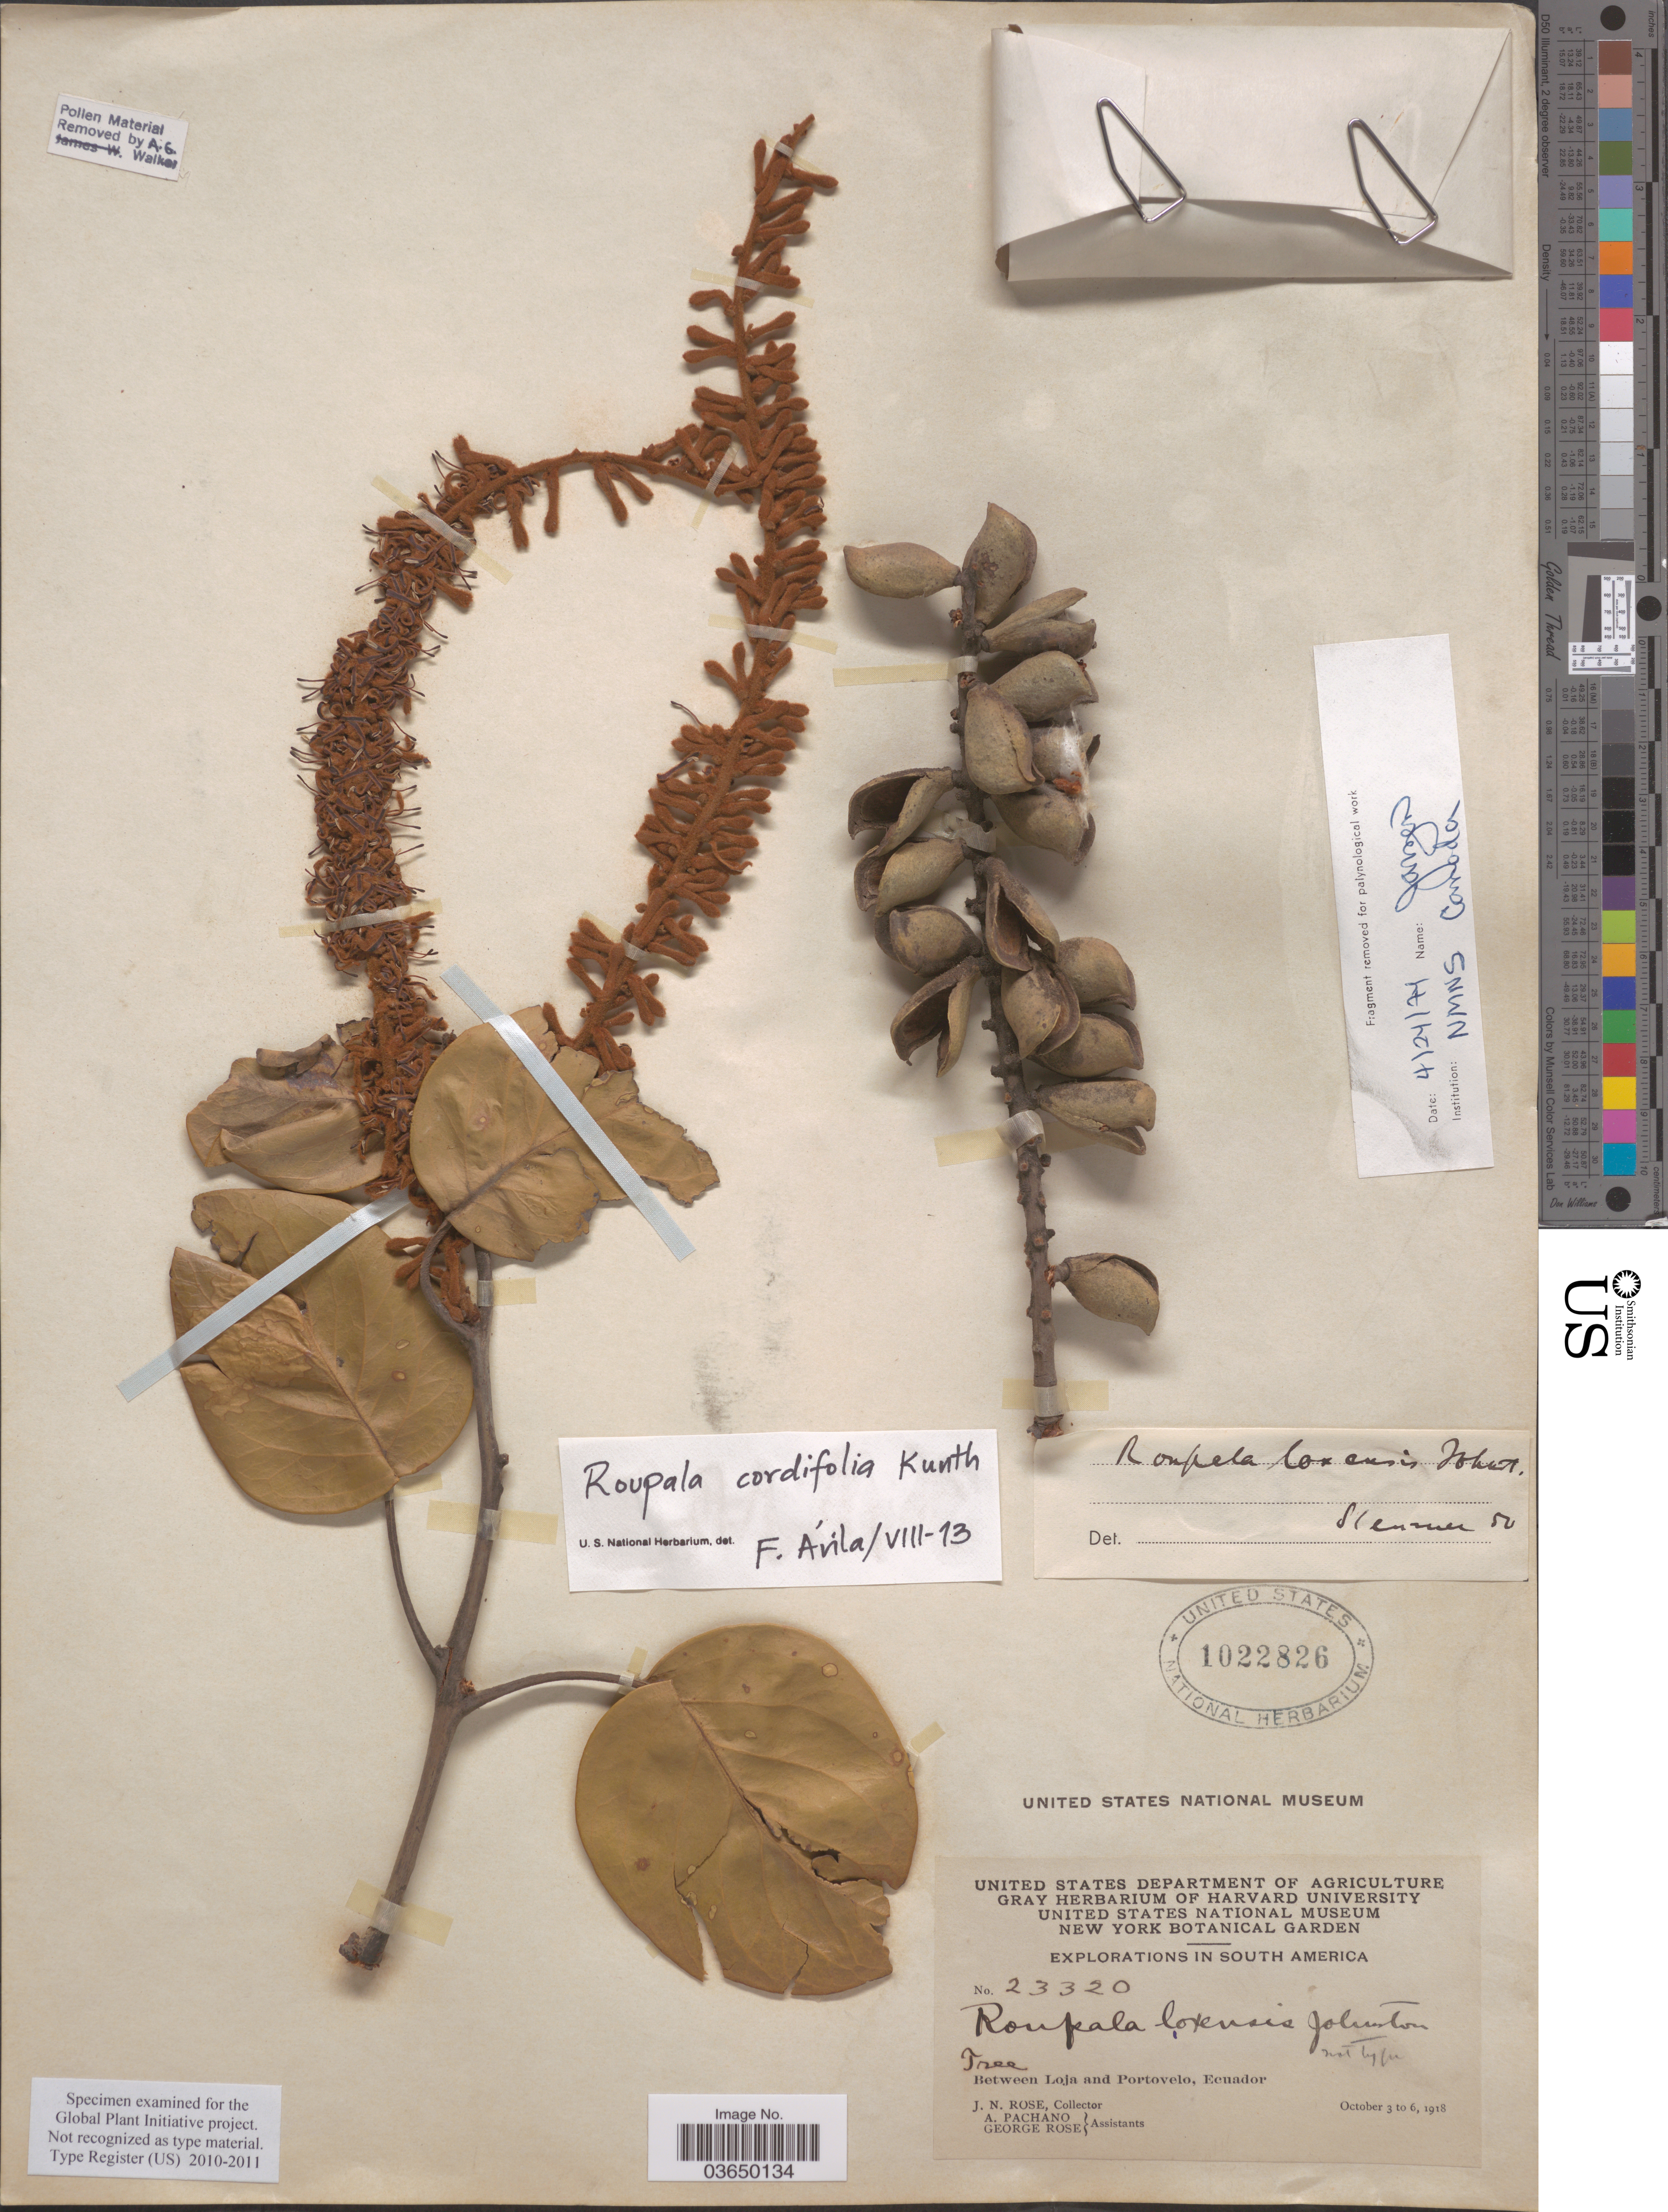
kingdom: Plantae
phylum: Tracheophyta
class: Magnoliopsida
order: Proteales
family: Proteaceae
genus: Roupala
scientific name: Roupala cordifolia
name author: Kunth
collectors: J. N. Rose, A. Pachano & G. Rose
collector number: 23320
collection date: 1918-10-03/1918-10-06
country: Ecuador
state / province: Loja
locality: Between Loja and Portovelo.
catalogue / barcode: US 1022826